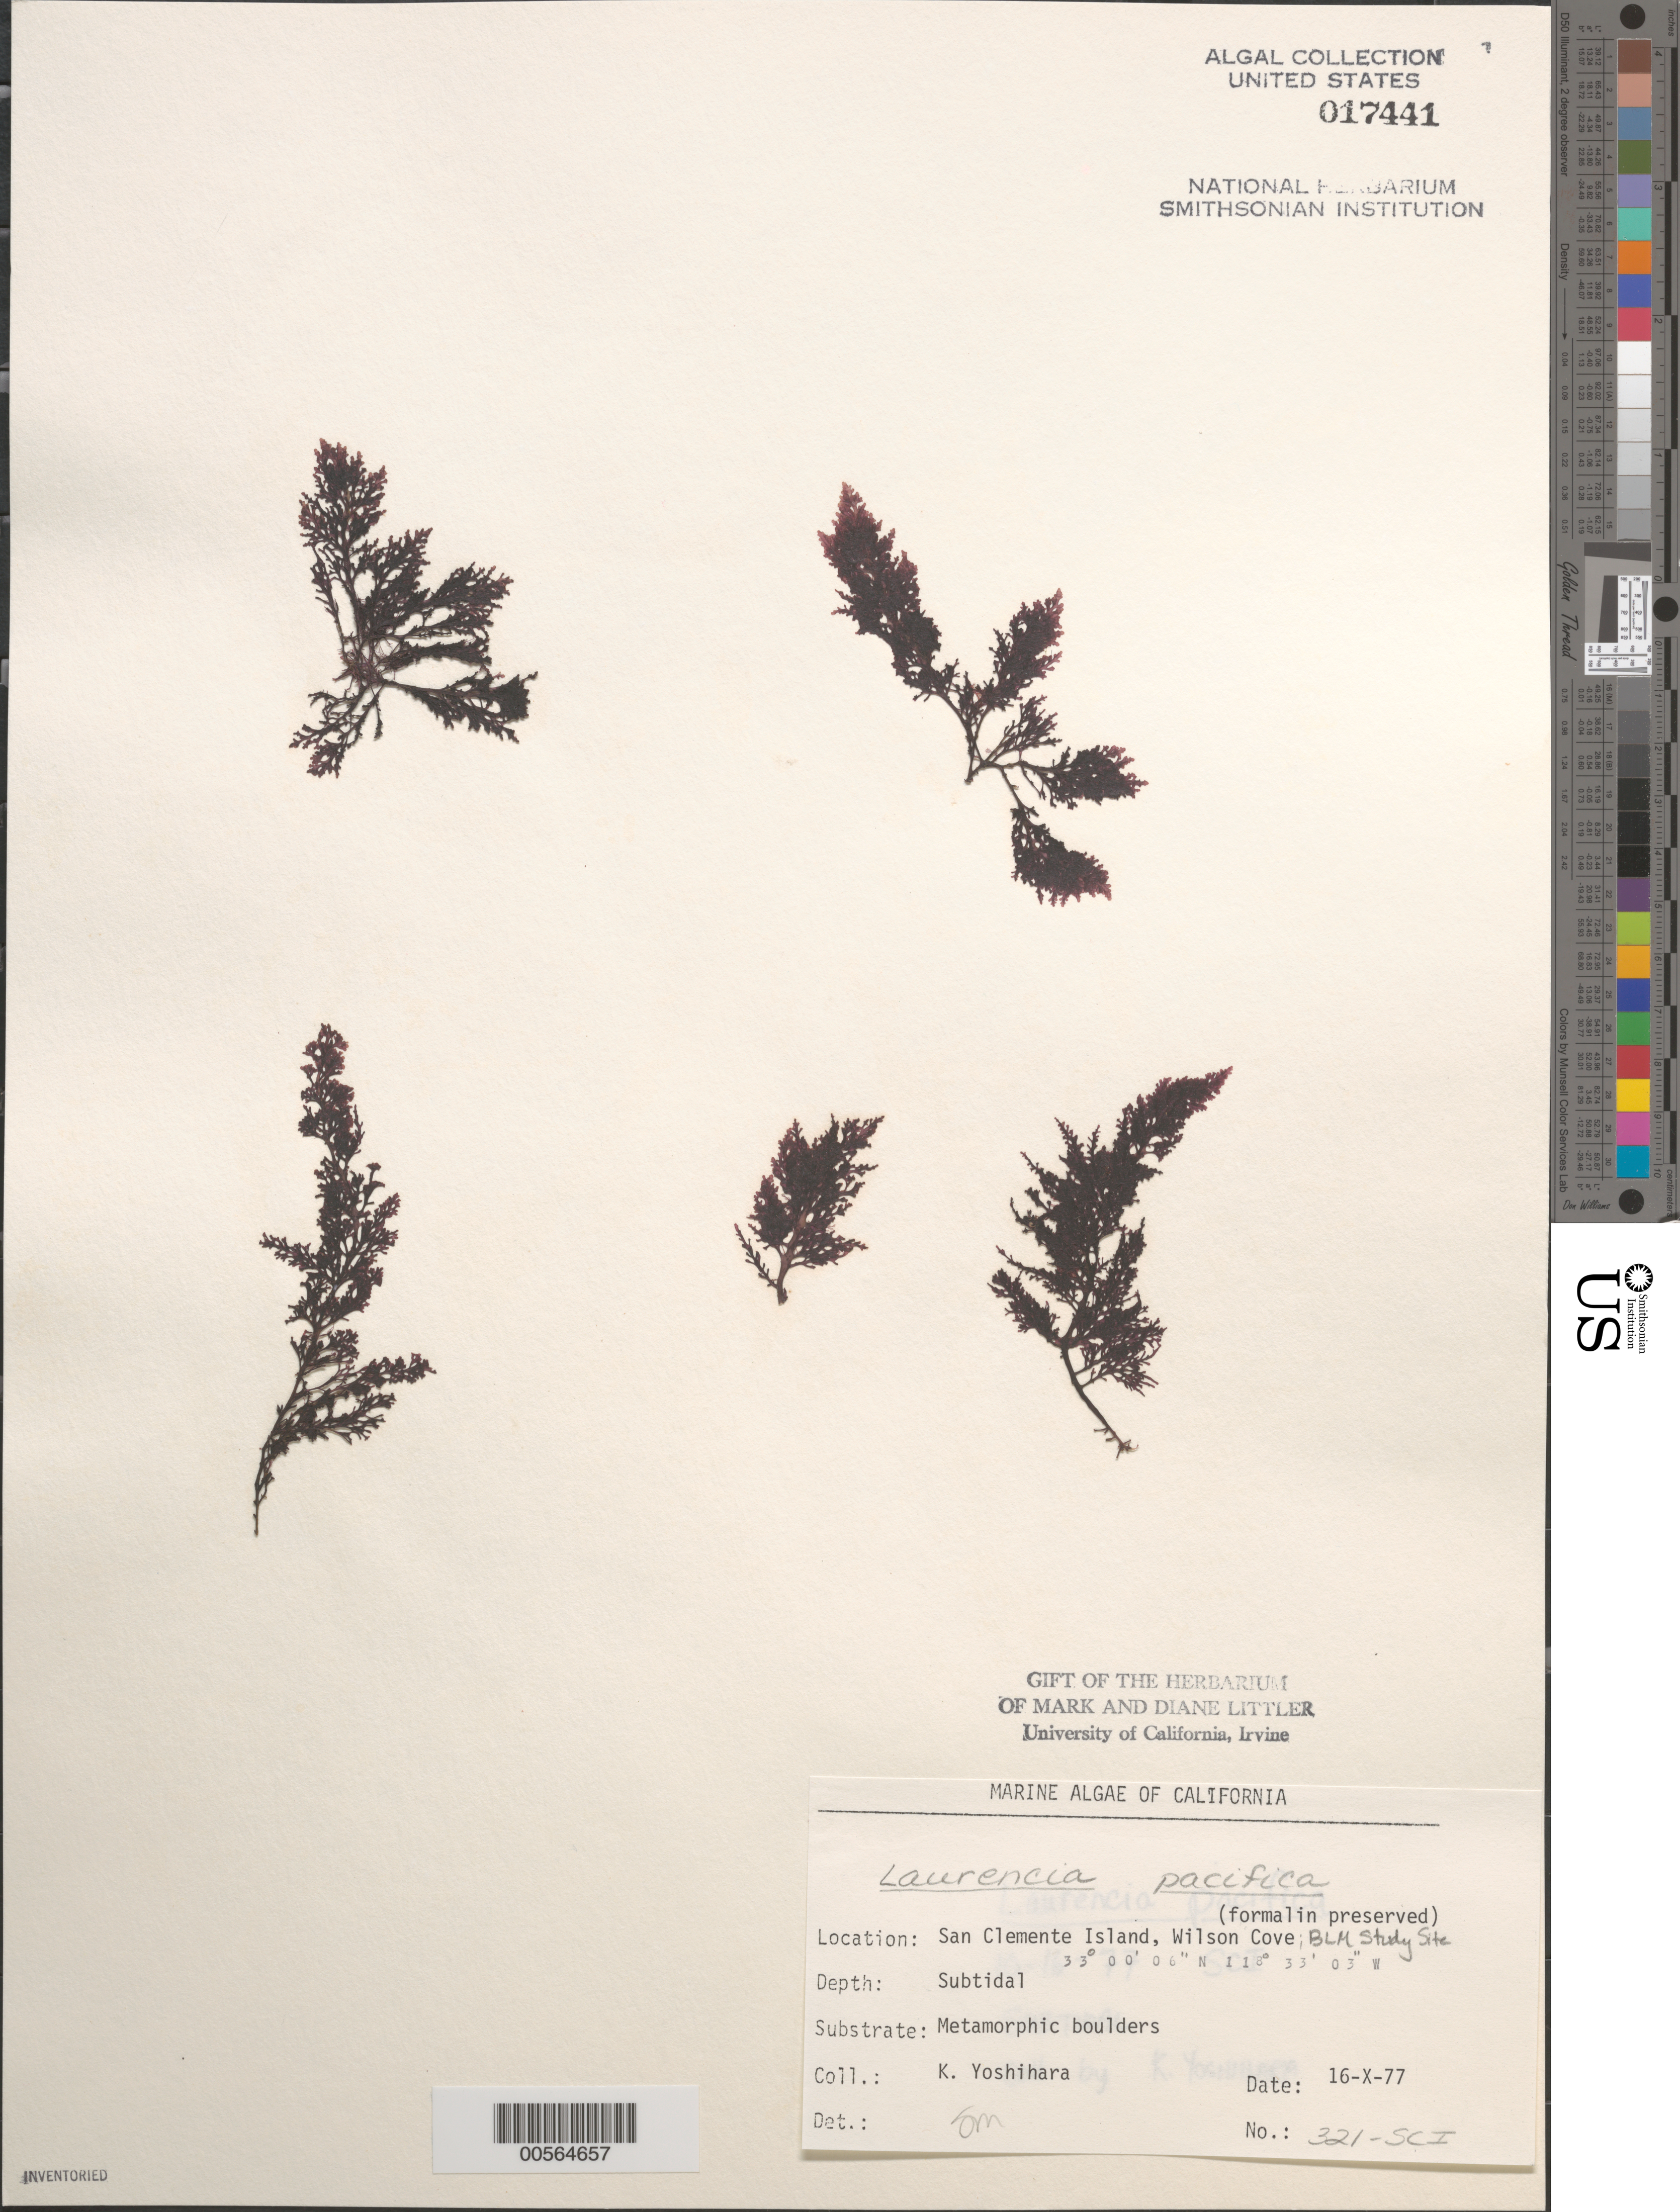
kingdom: Plantae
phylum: Rhodophyta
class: Florideophyceae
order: Ceramiales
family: Rhodomelaceae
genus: Laurencia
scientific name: Laurencia pacifica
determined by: Murray, S. N.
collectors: K. Yoshihara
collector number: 321-sci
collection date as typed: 16 Oct 1977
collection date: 1977-10-16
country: United States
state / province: California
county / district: Los Angeles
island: San Clemente Island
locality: Wilson Cove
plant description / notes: BLM-SOCALBIGHT Rocky Intertidal Survey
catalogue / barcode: US 17441